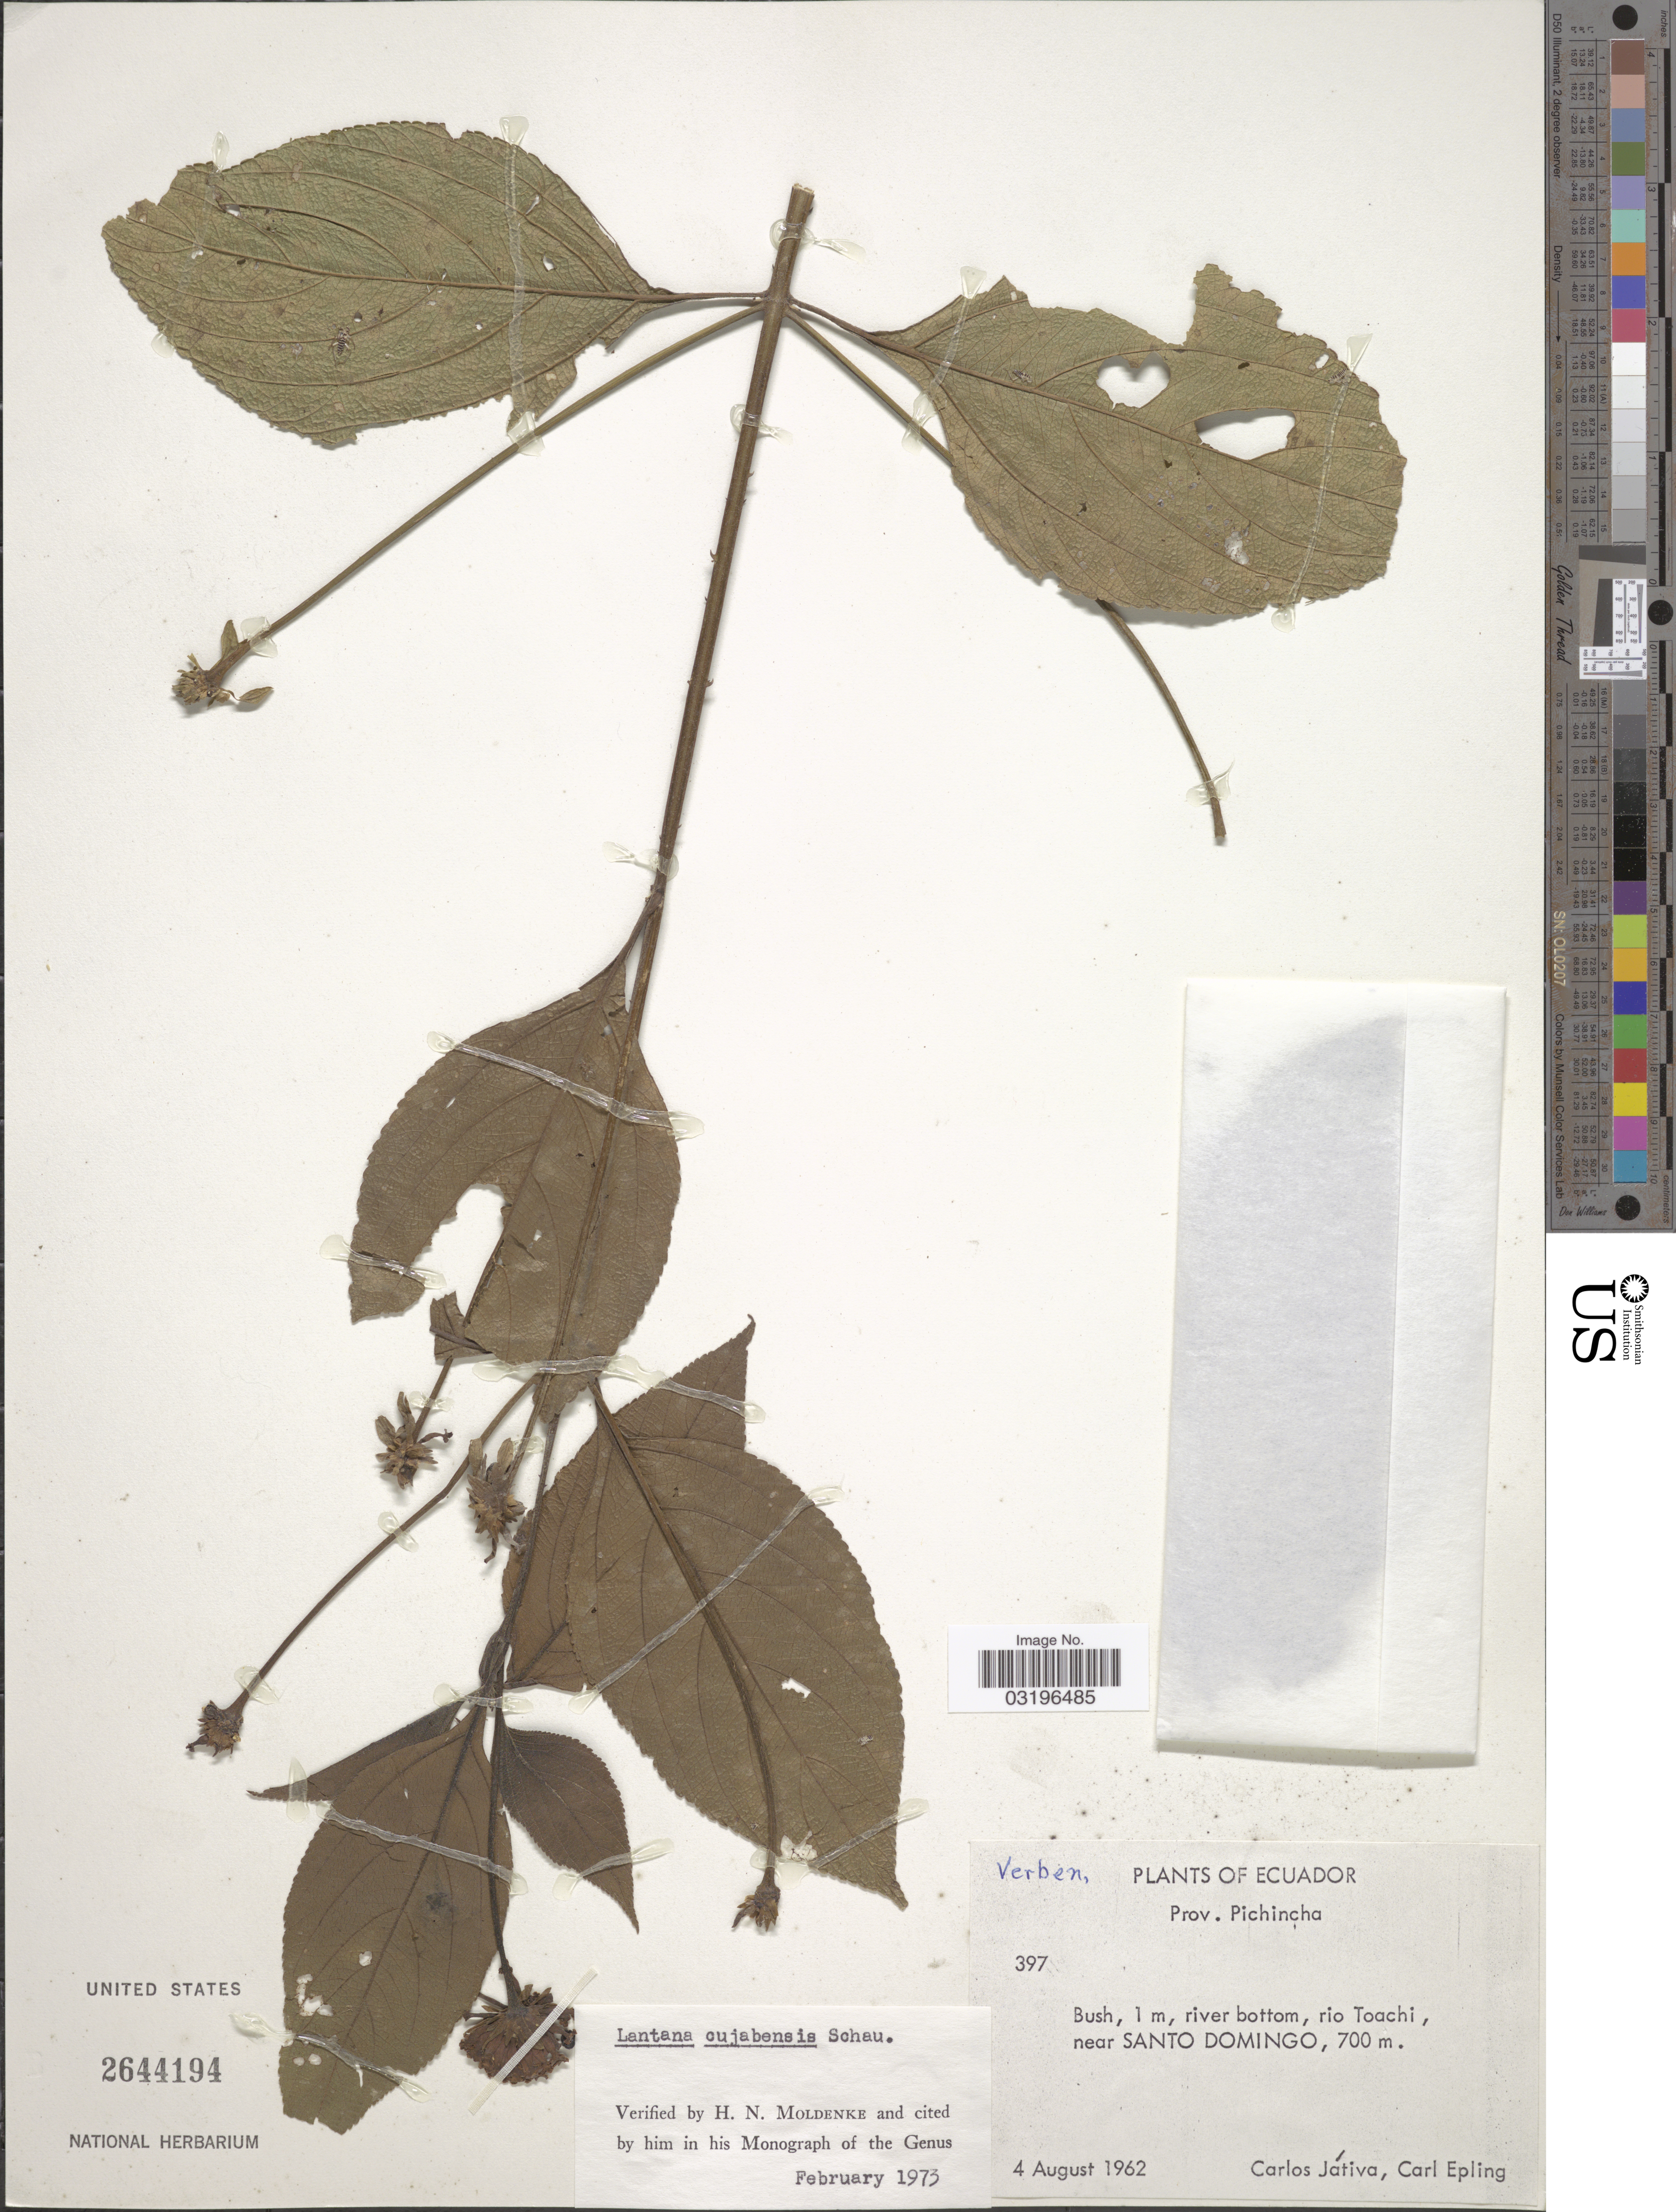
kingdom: Plantae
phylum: Tracheophyta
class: Magnoliopsida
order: Lamiales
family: Verbenaceae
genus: Lantana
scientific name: Lantana cujabensis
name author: Schau.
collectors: C. D. Játiva & C. C. Epling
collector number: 397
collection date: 1962-08-04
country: Ecuador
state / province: Pichincha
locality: Rio Toachi, near Santo Domingo.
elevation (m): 700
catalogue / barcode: US 2644194